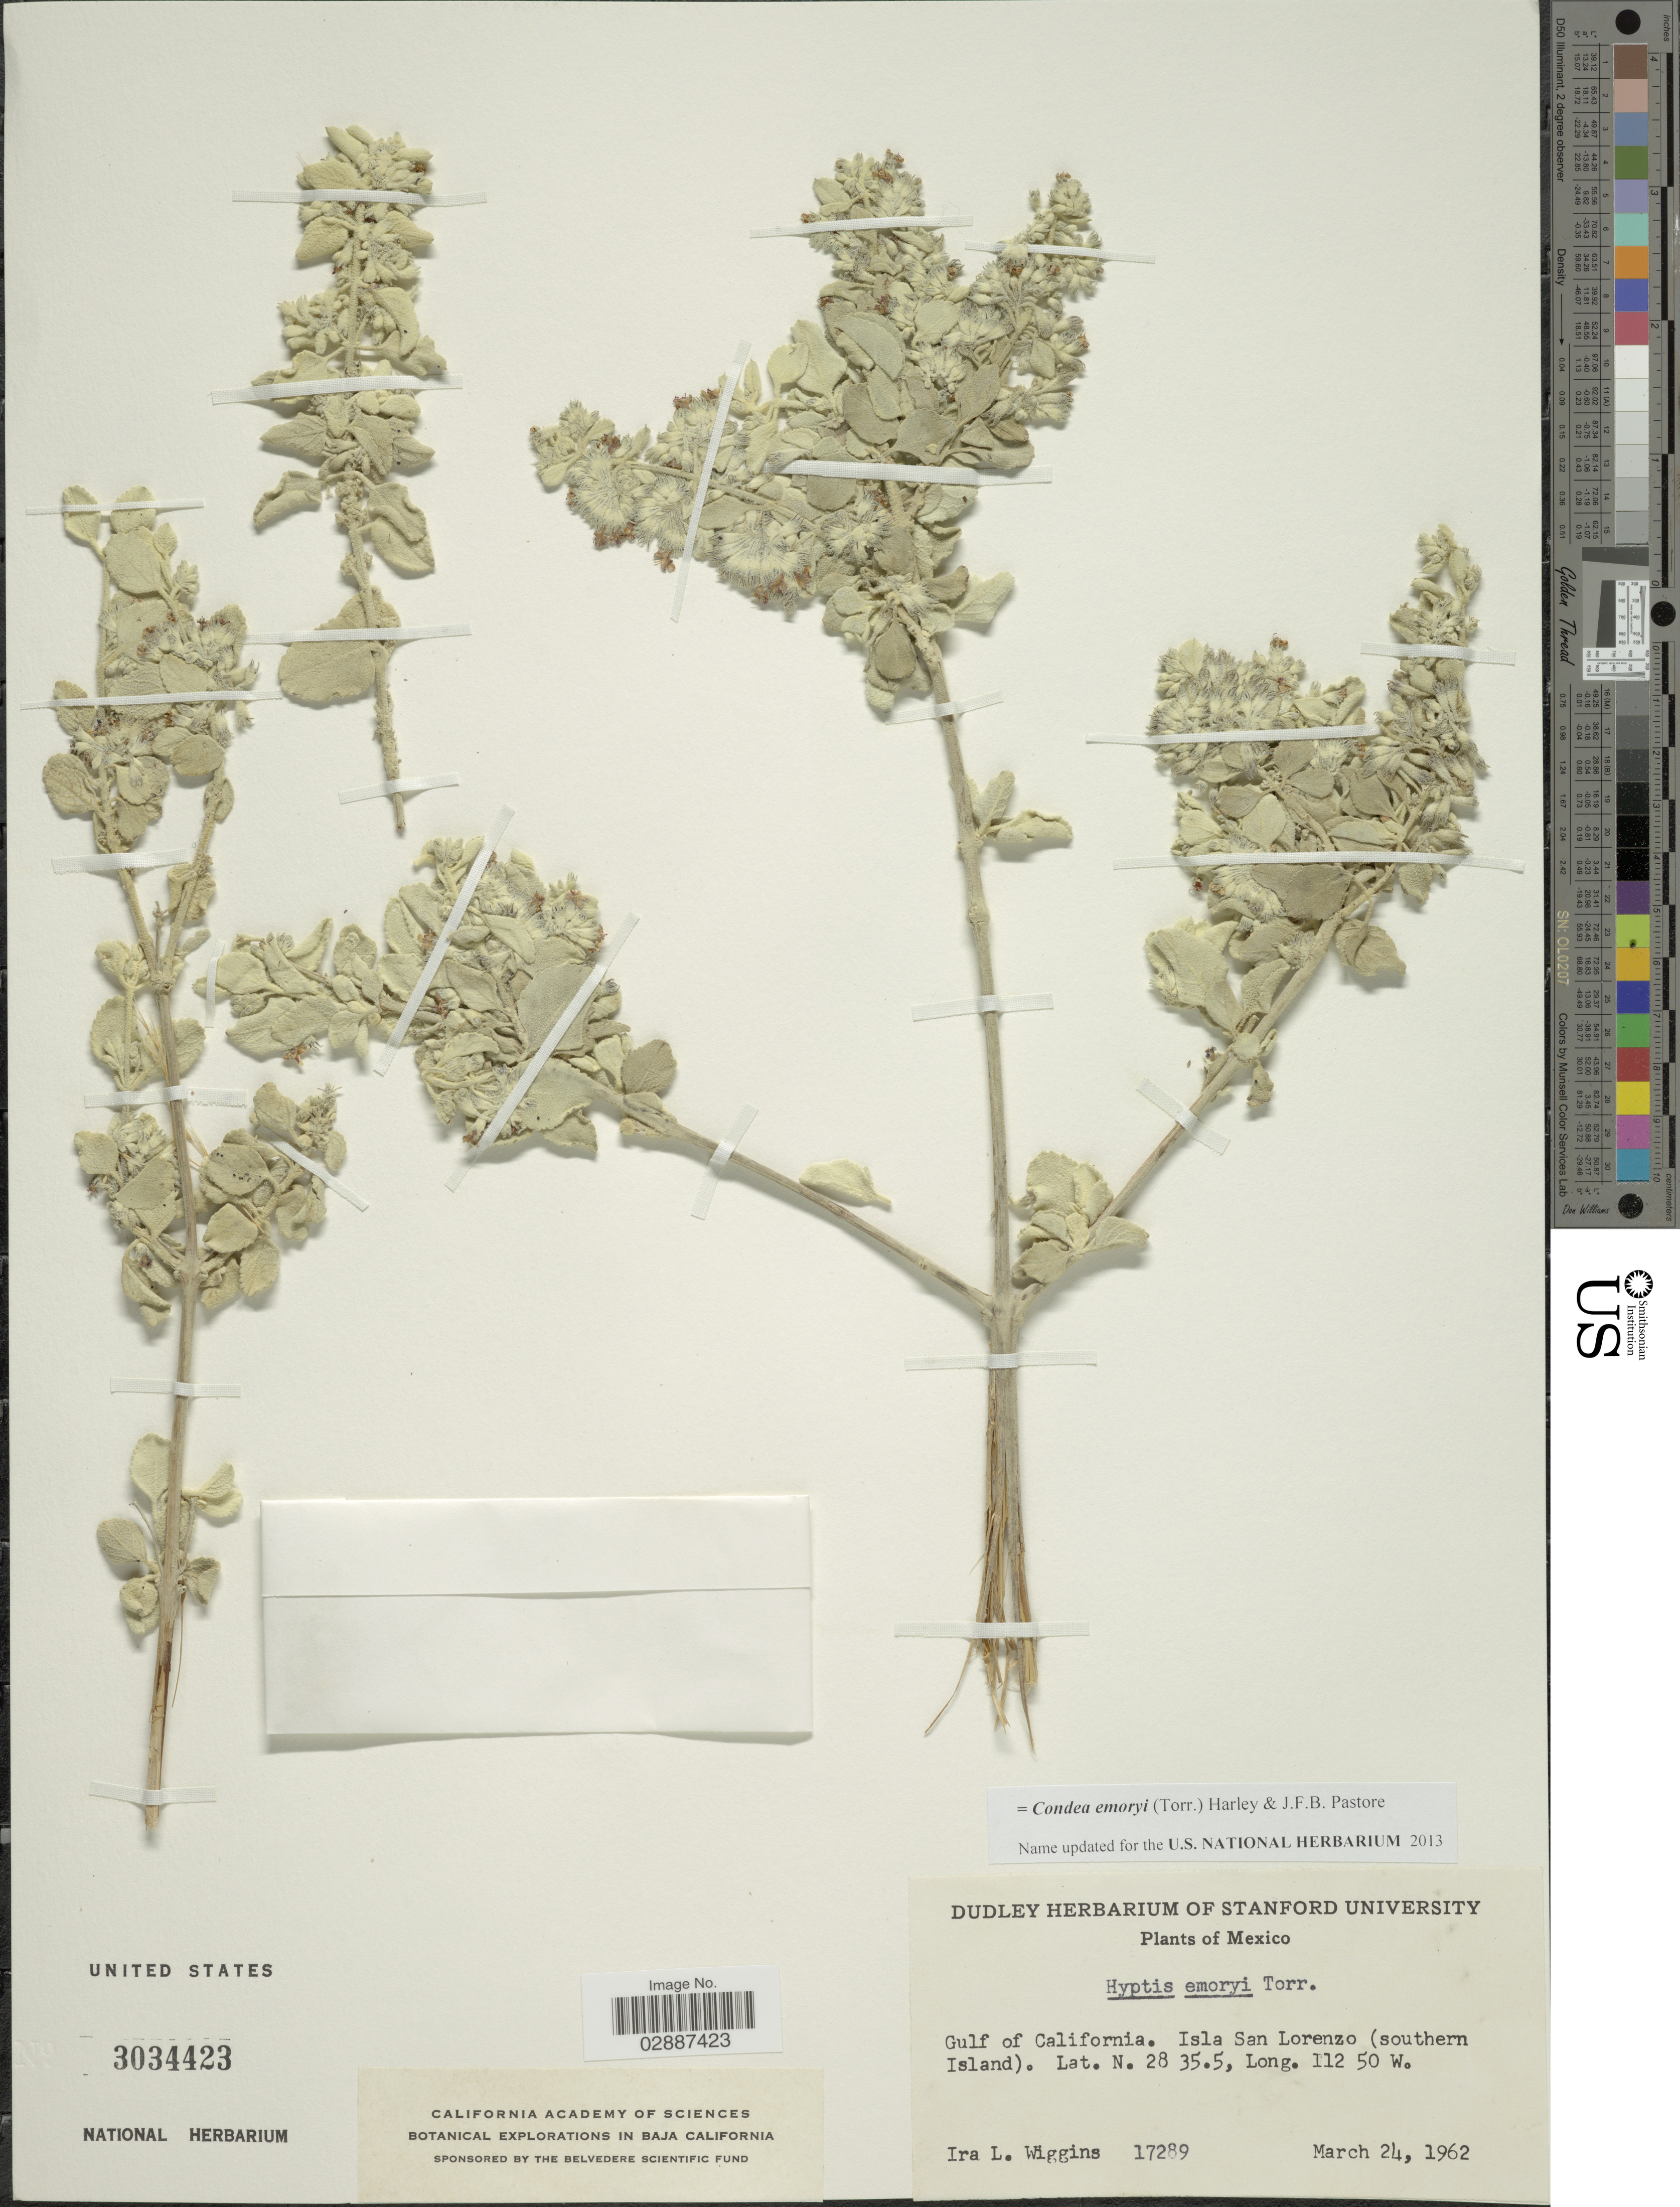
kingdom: Plantae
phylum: Tracheophyta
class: Magnoliopsida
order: Lamiales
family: Lamiaceae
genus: Condea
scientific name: Condea emoryi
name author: (Torr.) Harley & J.F.B. Pastore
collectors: I. L. Wiggins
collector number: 17289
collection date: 1962-03-24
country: Mexico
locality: Gulf of California. Isla San Lorenzo (southern Island).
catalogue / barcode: US 3034423